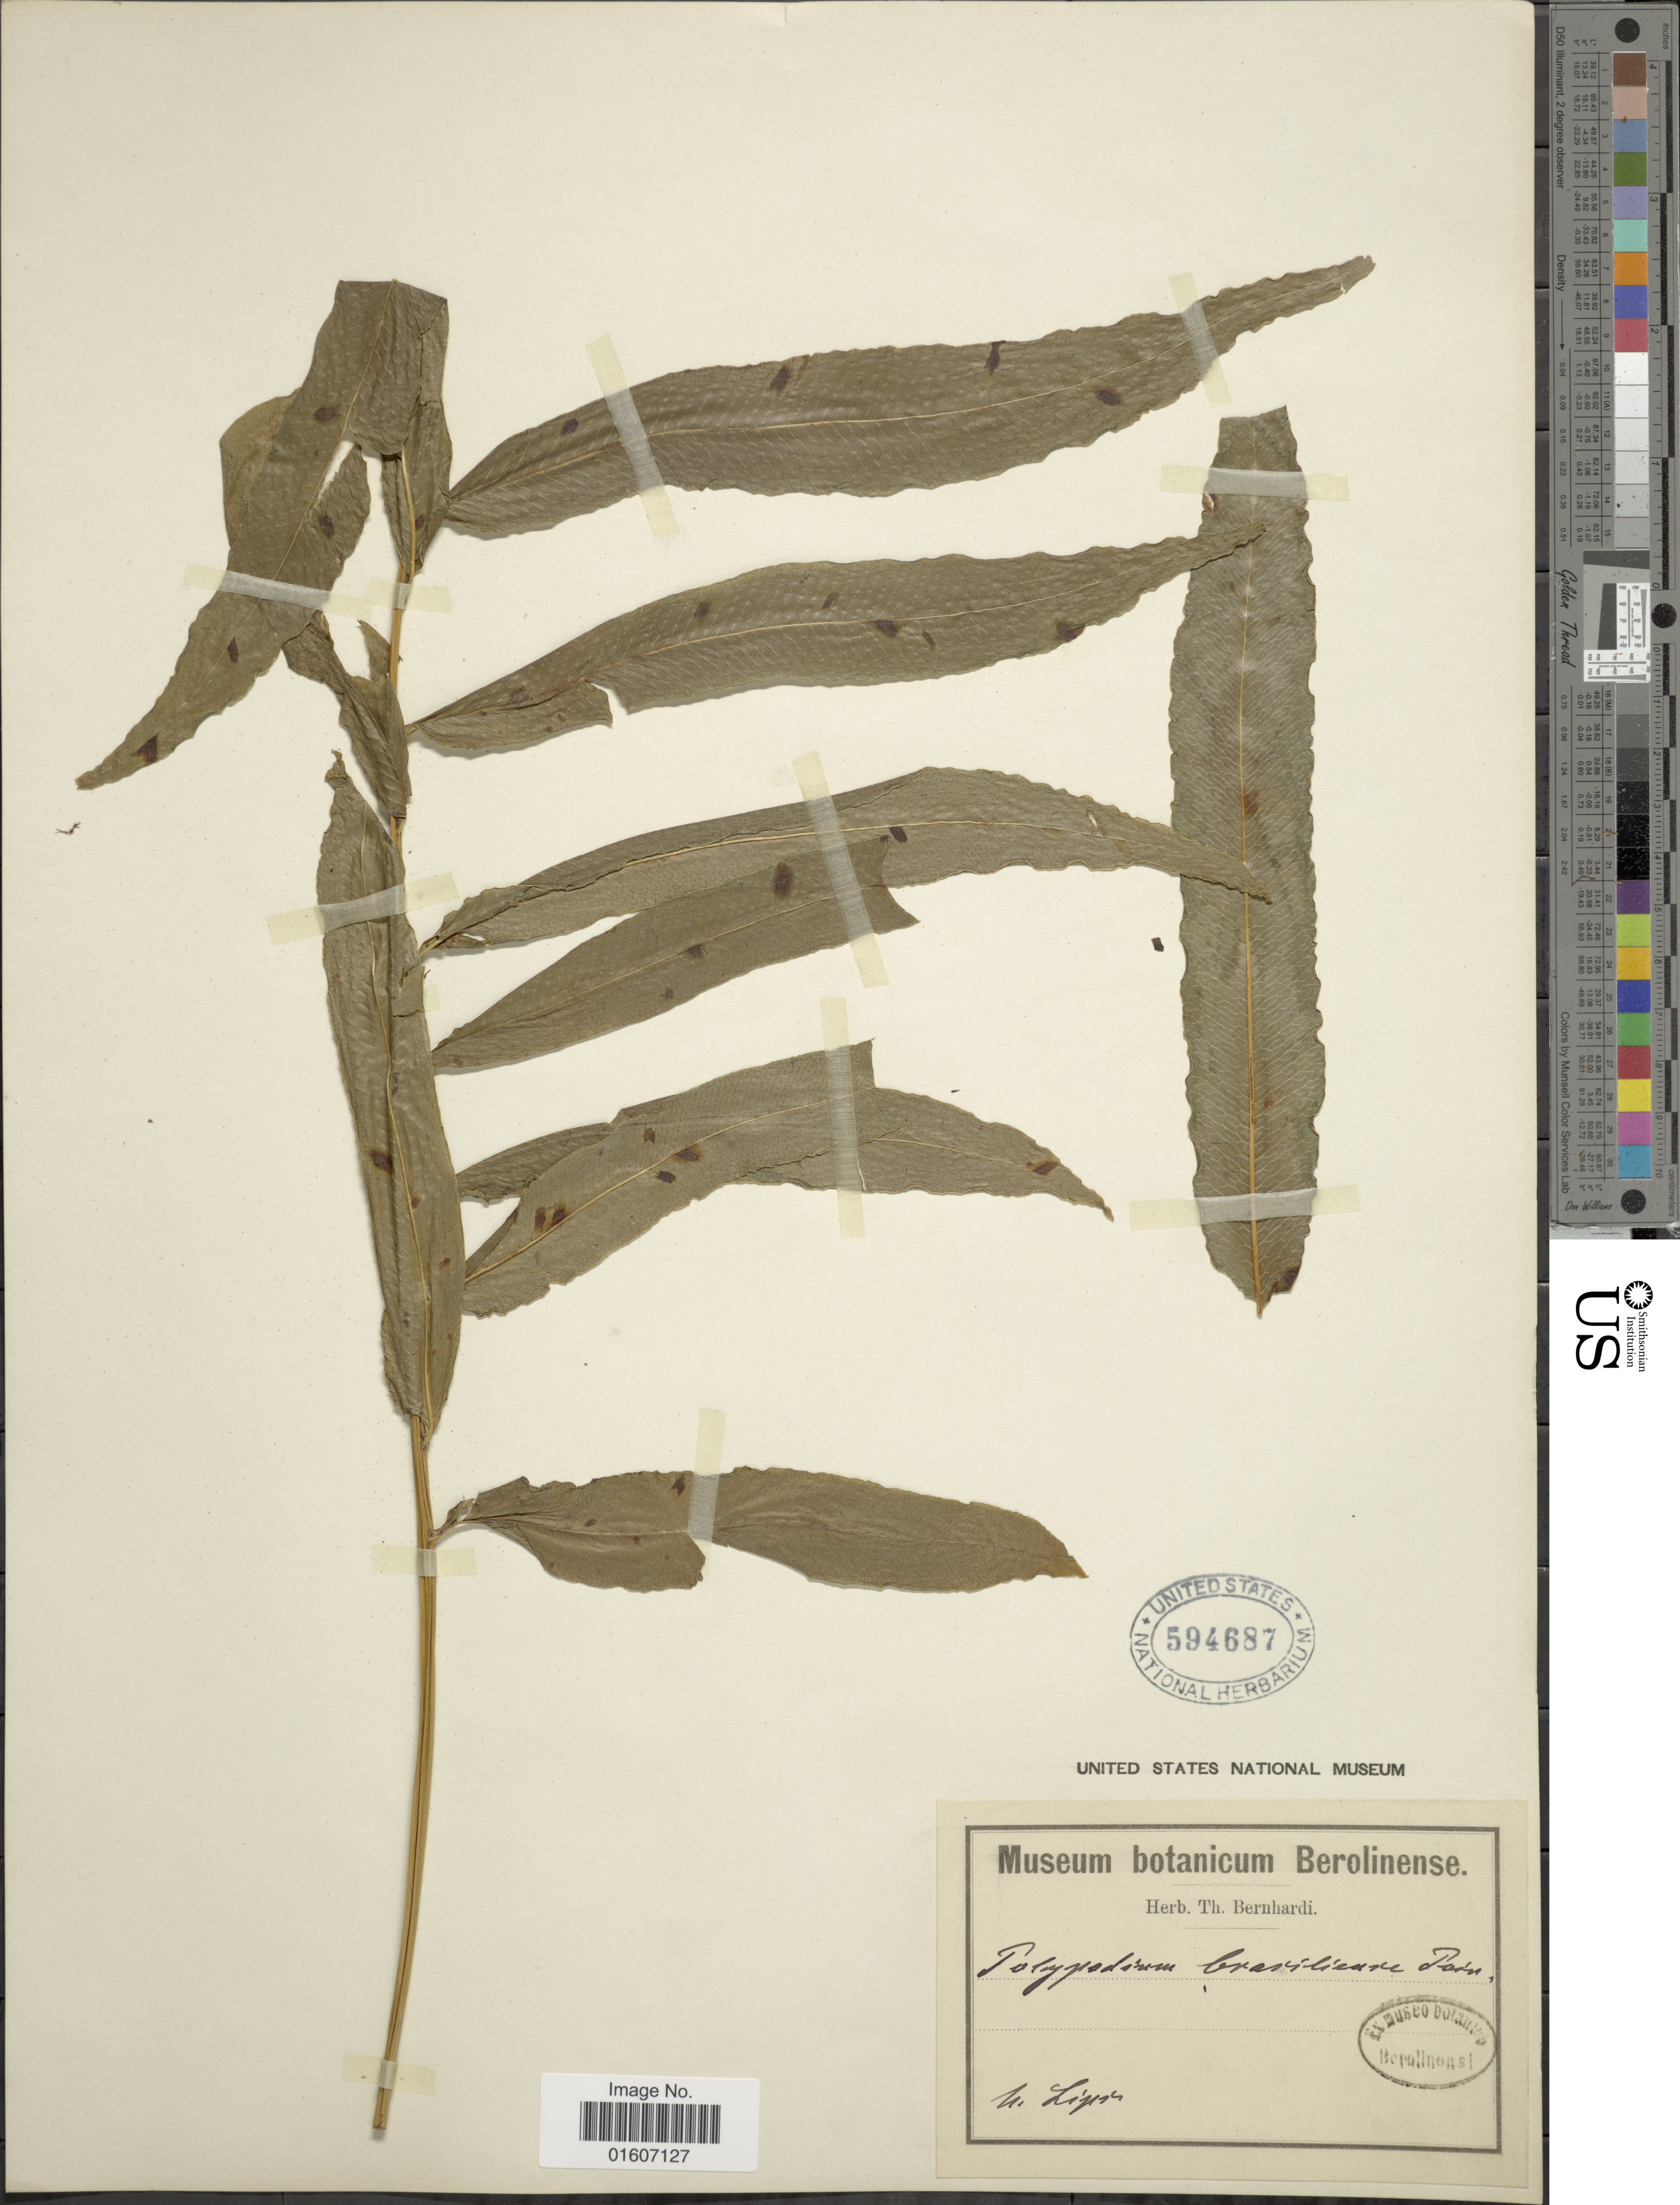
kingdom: Plantae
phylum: Tracheophyta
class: Polypodiopsida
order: Polypodiales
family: Polypodiaceae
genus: Serpocaulon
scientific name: Serpocaulon triseriale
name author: (Sw.) A.R. Sm.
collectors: ex herb. Bernhardi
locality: H. lips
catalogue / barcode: US 594687